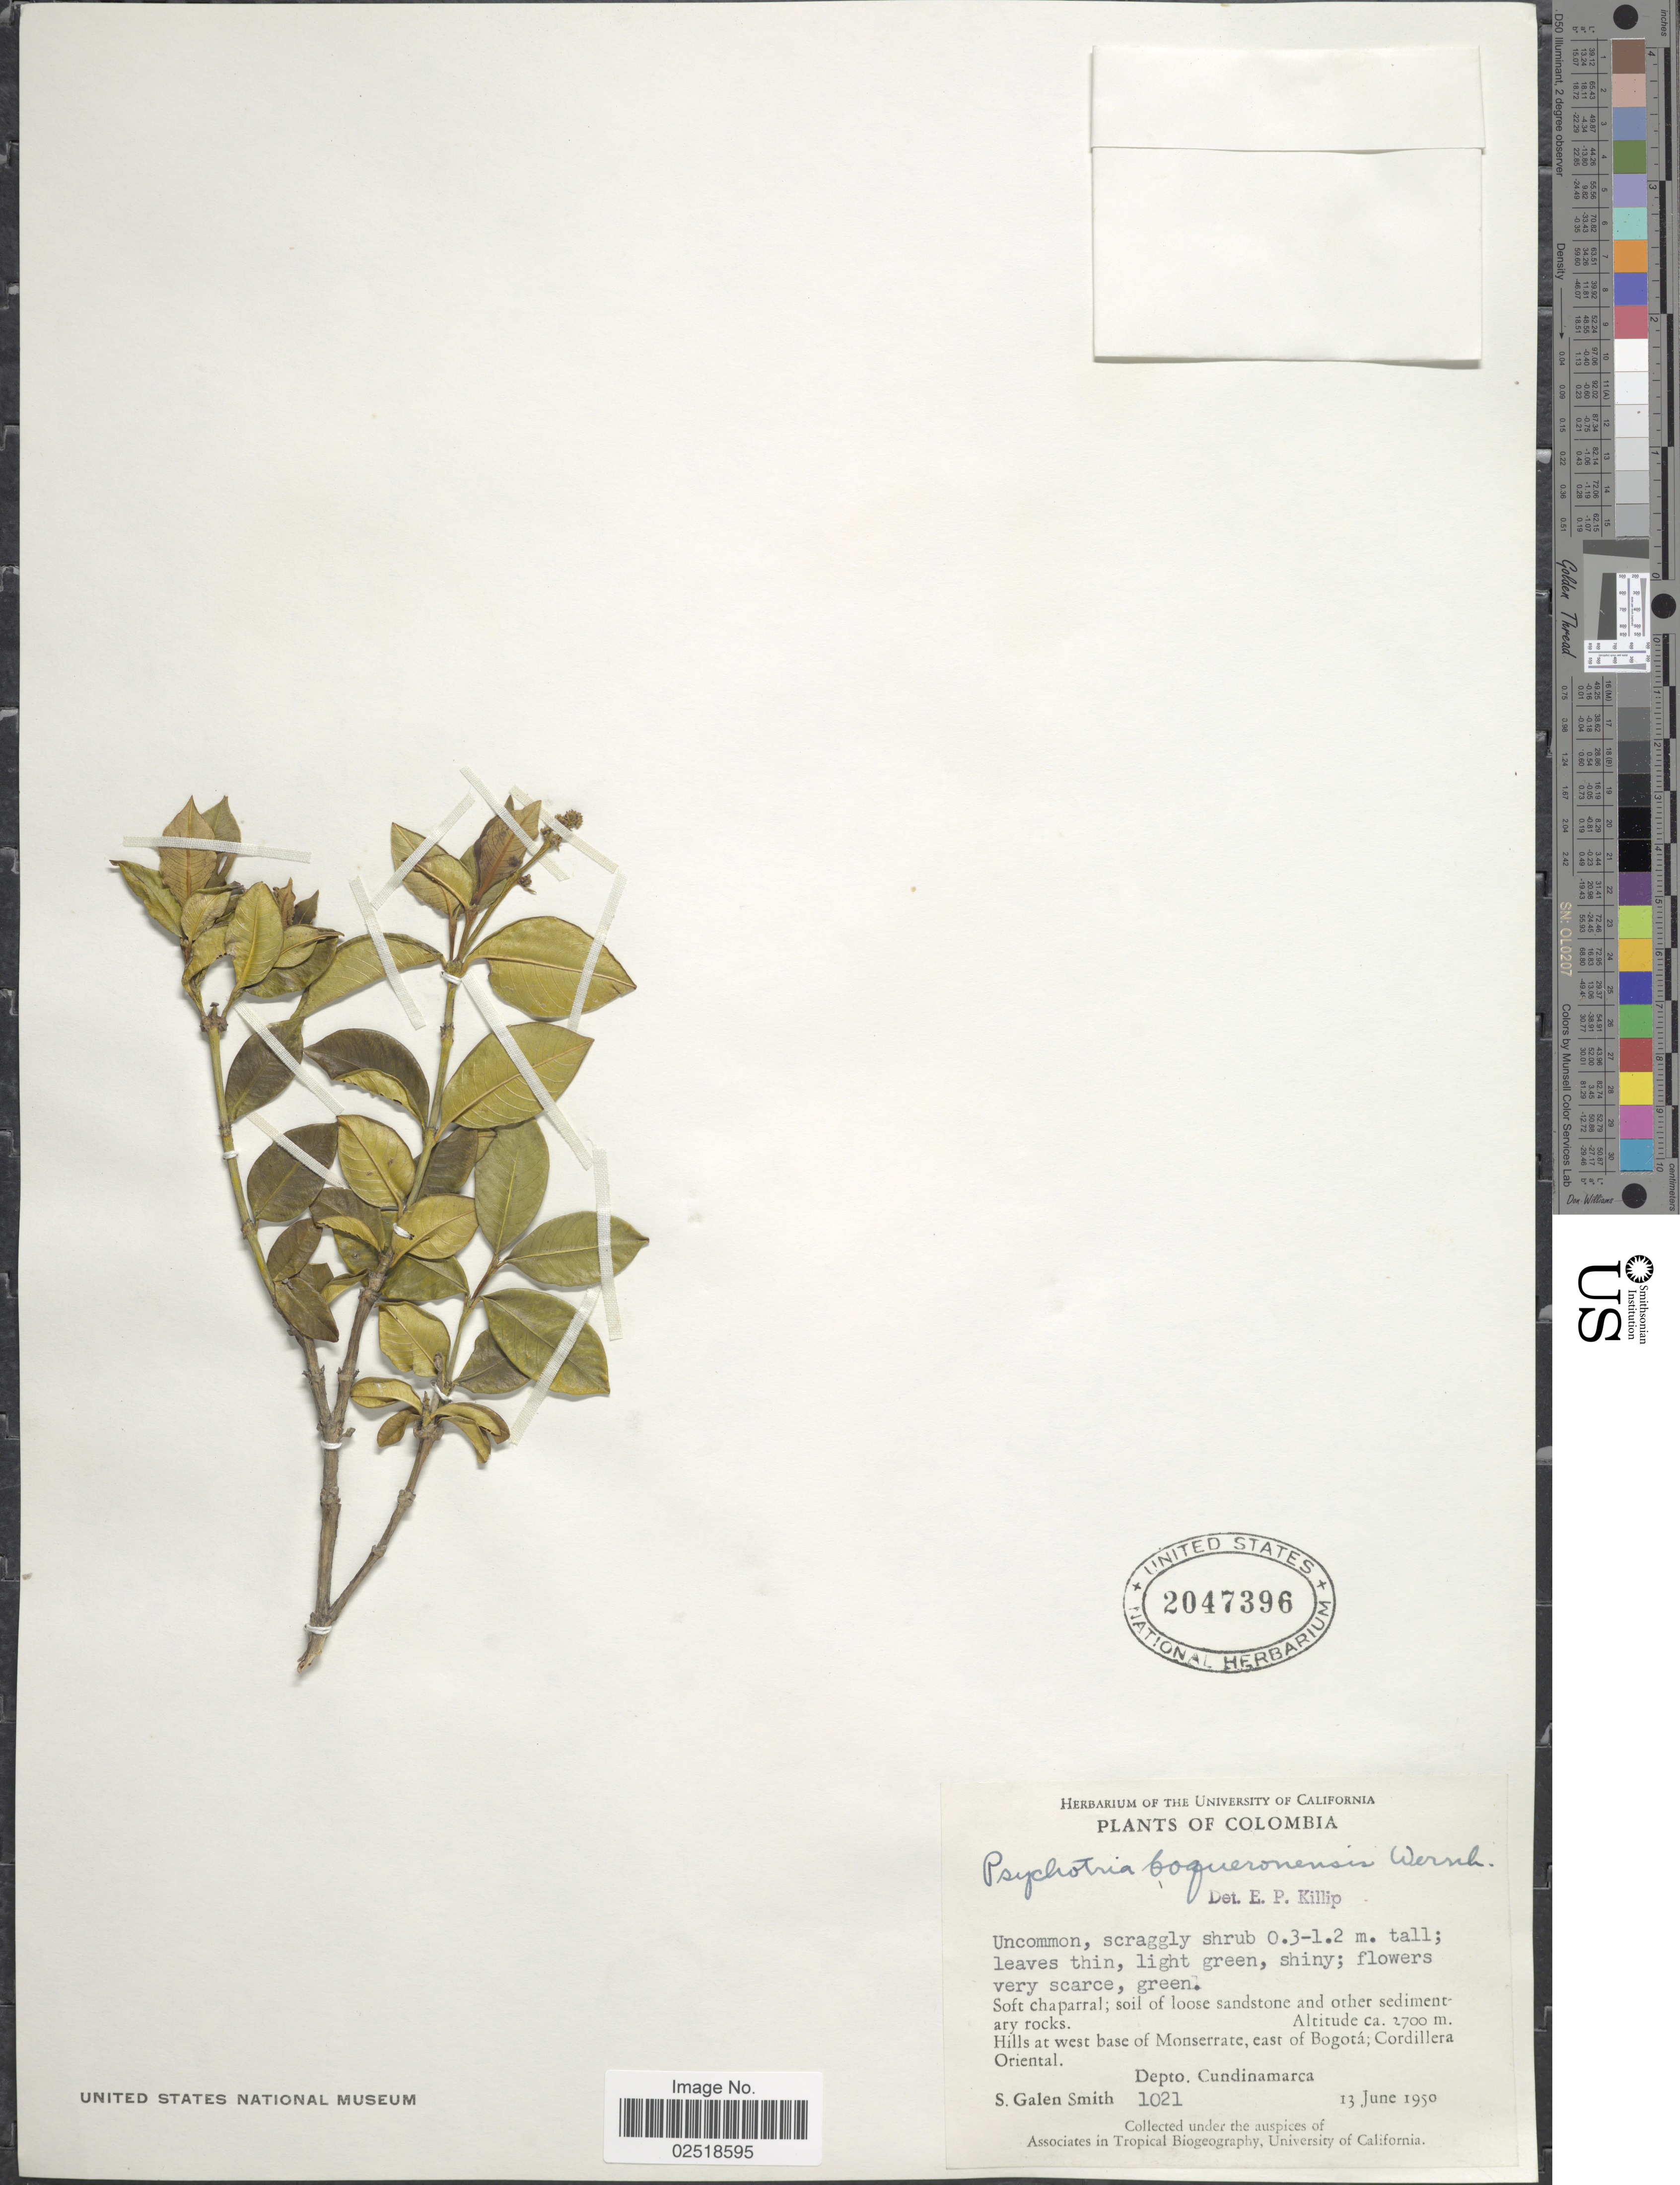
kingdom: Plantae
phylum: Tracheophyta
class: Magnoliopsida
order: Gentianales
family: Rubiaceae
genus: Psychotria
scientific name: Psychotria boqueronensis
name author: Wernham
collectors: S. G. Smith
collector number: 1021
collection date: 1950-06-13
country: Colombia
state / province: Cundinamarca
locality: Hills at west base of Monserrate, east of Bogotá; Cordillera Oriental, Depto Cundinamarca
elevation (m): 2700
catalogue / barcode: US 2047396